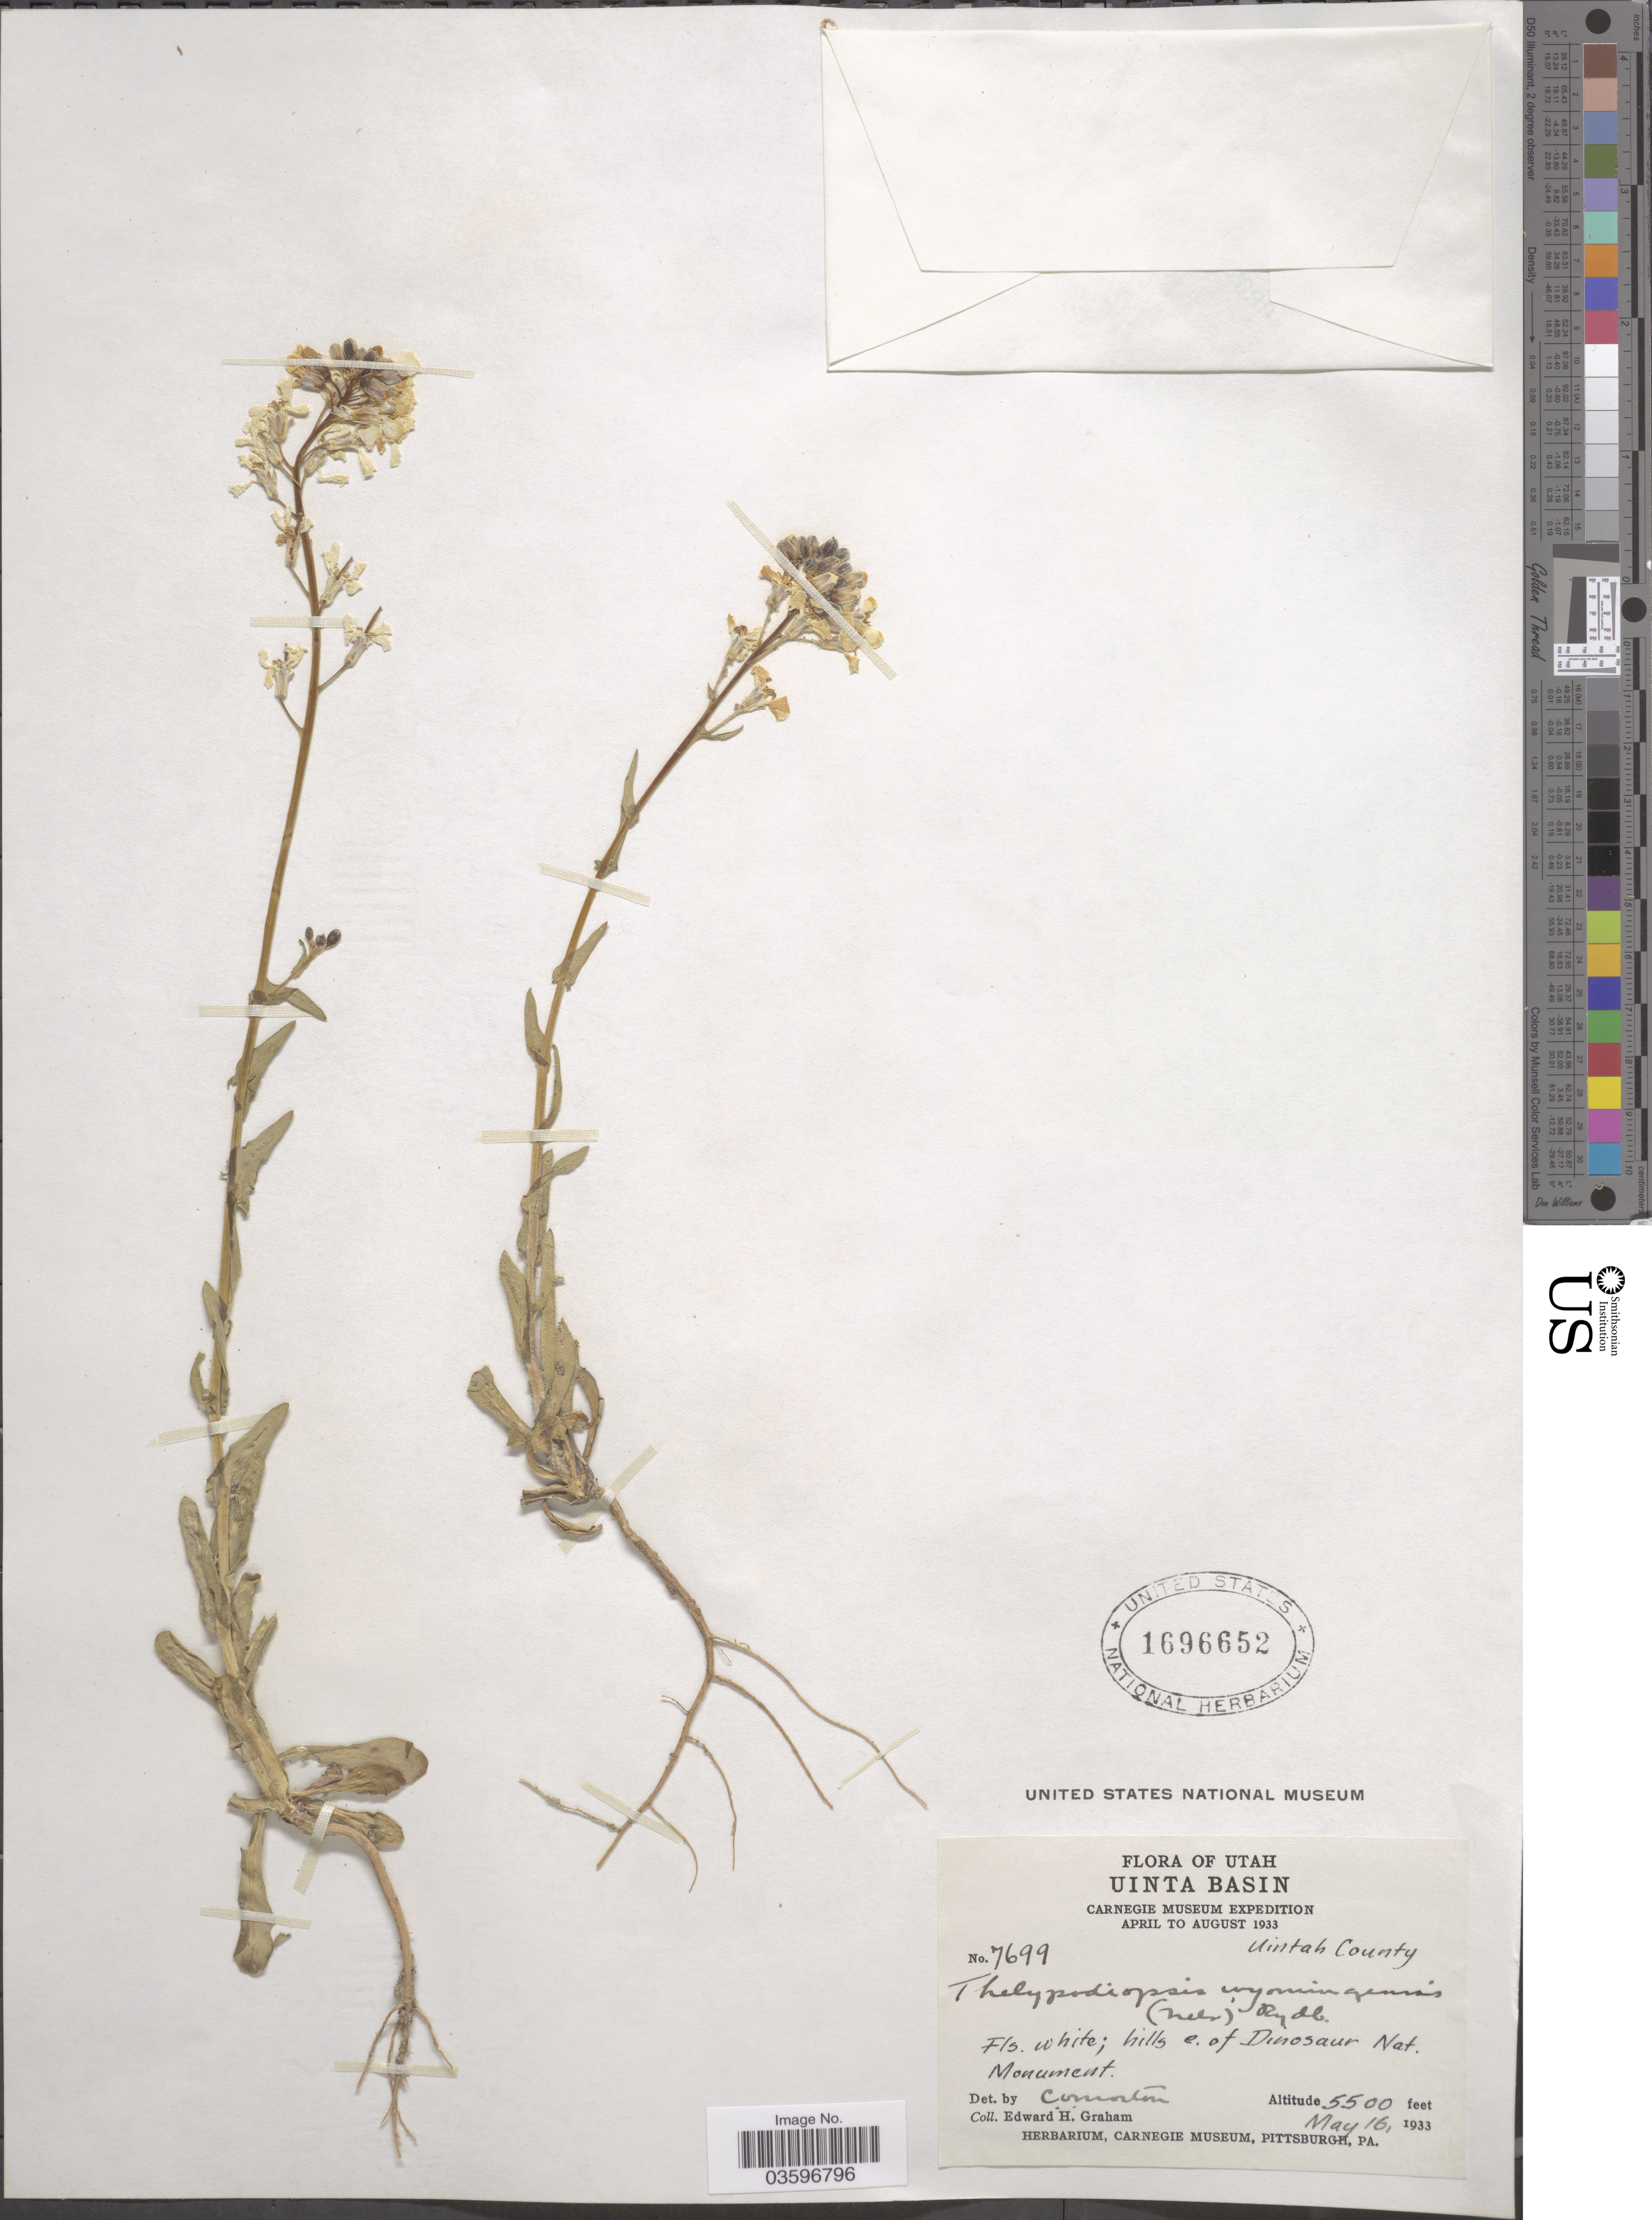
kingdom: Plantae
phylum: Tracheophyta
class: Magnoliopsida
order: Brassicales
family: Brassicaceae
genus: Thelypodiopsis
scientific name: Thelypodiopsis elegans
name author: (M.E. Jones) Rydb.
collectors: E. H. Graham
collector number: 7699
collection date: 1933-05-16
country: United States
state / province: Utah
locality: Uinta Basin. Uintah County. Hills e. of Dinosaur Nat. Monument.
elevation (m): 1676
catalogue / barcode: US 1696652